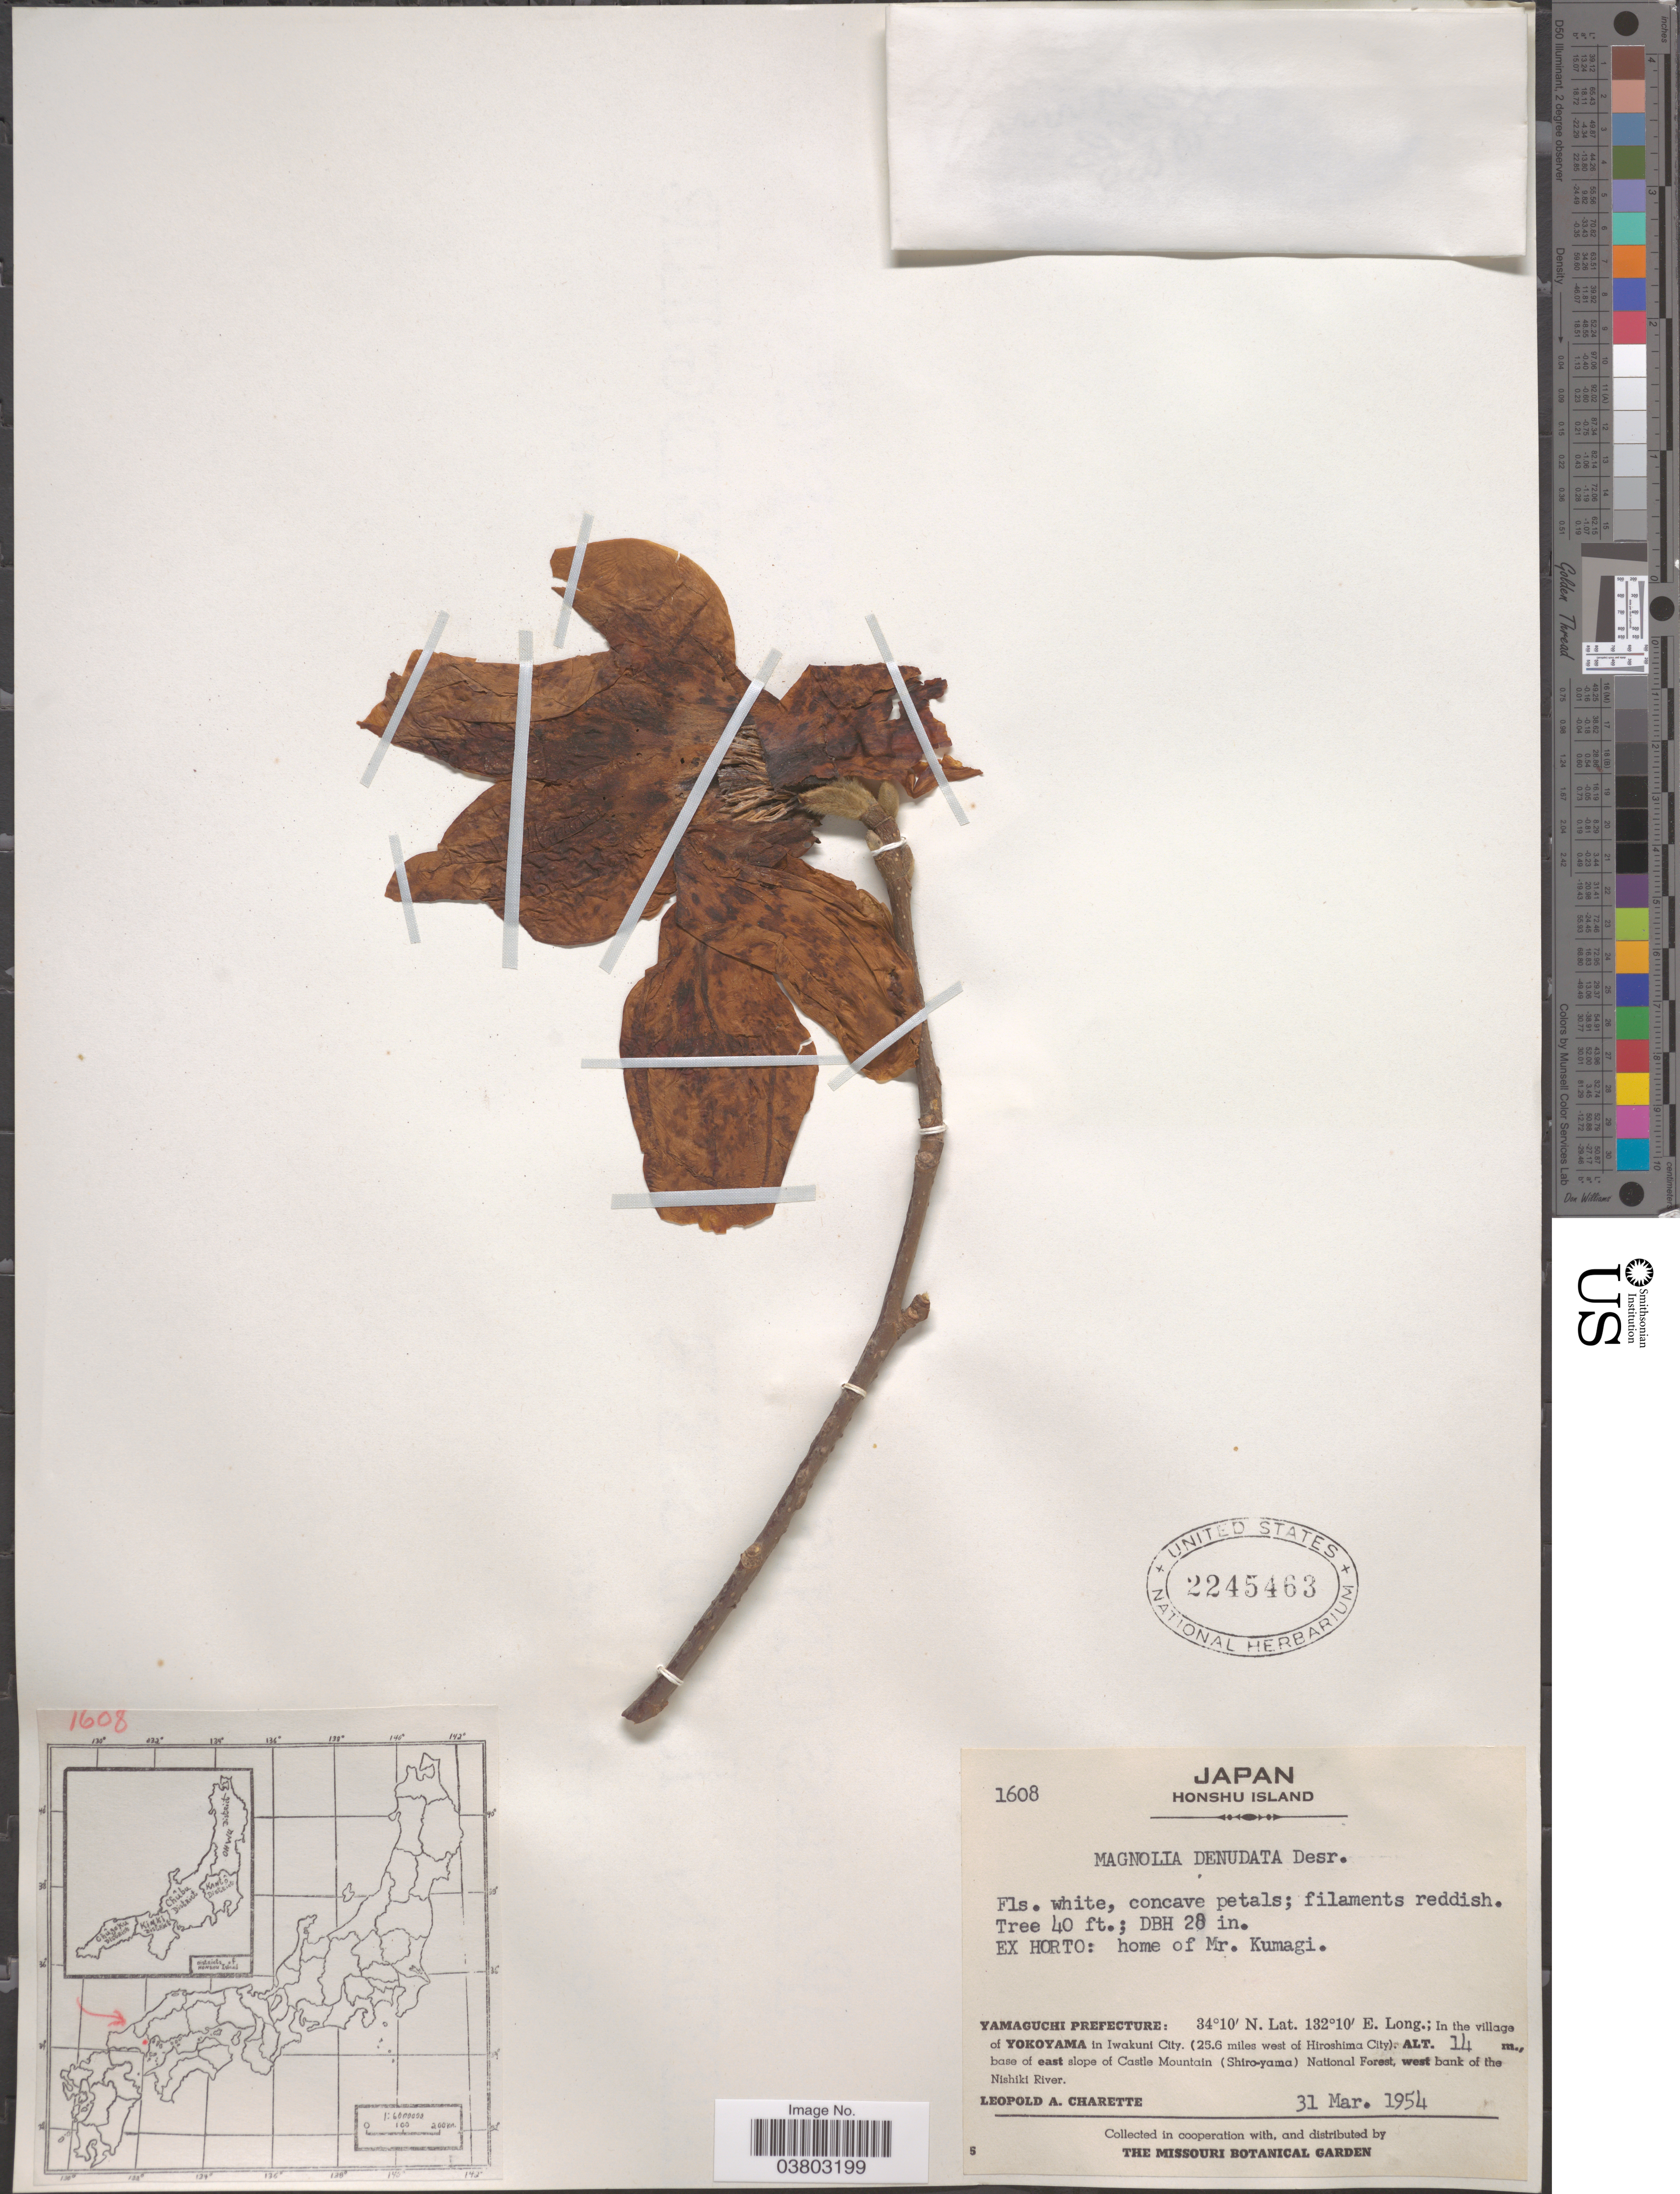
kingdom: Plantae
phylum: Tracheophyta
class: Magnoliopsida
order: Magnoliales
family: Magnoliaceae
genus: Magnolia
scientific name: Magnolia denudata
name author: Desr.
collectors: L. A. Charette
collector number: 1608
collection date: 1954-03-31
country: Japan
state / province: Yamaguti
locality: Honshu Island. Ex Horto: home of Mr. Kumagi. Yamaguchi Prefecture: In the village of Yokoyama in Iwakuni City. (25.6 miles west of Hiroshima City). Base of east slope of Castle Mountain (Shiro-yama) Bational Forest, west bank of Nishiki River.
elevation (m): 14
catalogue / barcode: US 2245463